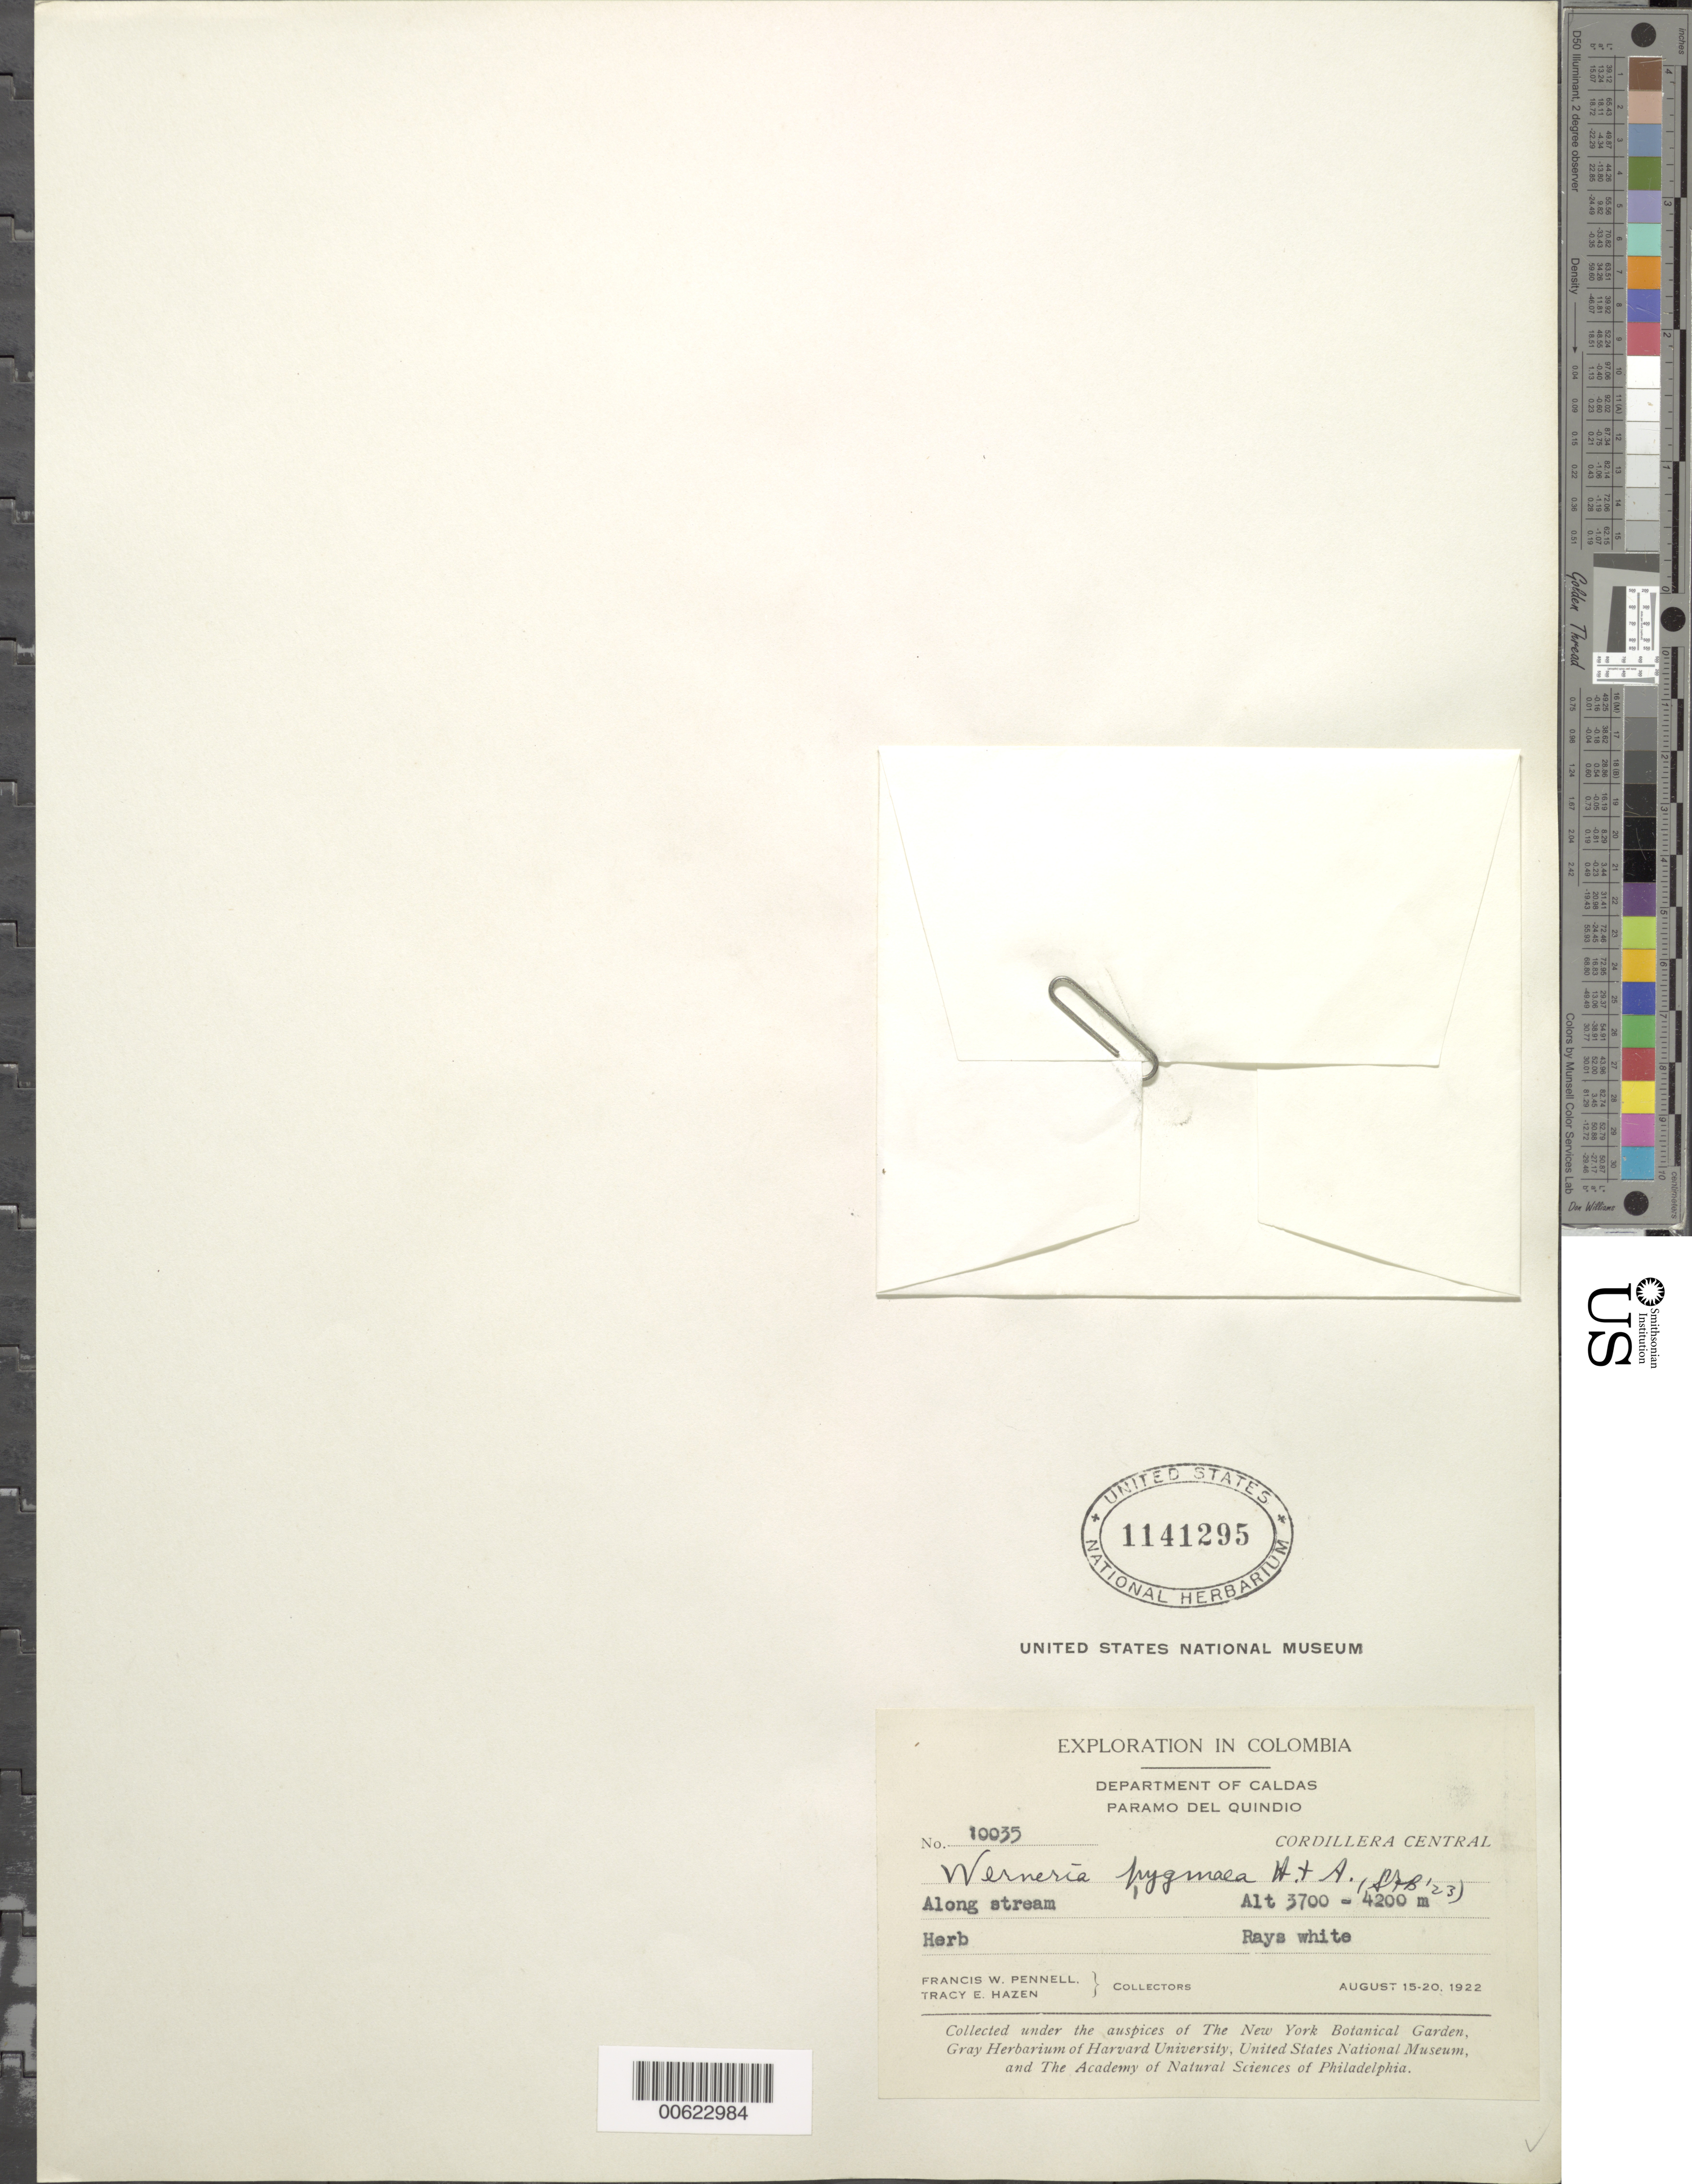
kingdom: Plantae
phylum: Tracheophyta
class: Magnoliopsida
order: Asterales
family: Asteraceae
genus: Werneria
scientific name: Werneria pygmaea complex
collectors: F. W. Pennell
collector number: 10035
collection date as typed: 15-Aug-22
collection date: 1922-08-15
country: Colombia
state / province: Risaralda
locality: Páramo del Quindio (div1 formerly Caldas)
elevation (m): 3700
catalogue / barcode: US 1141295